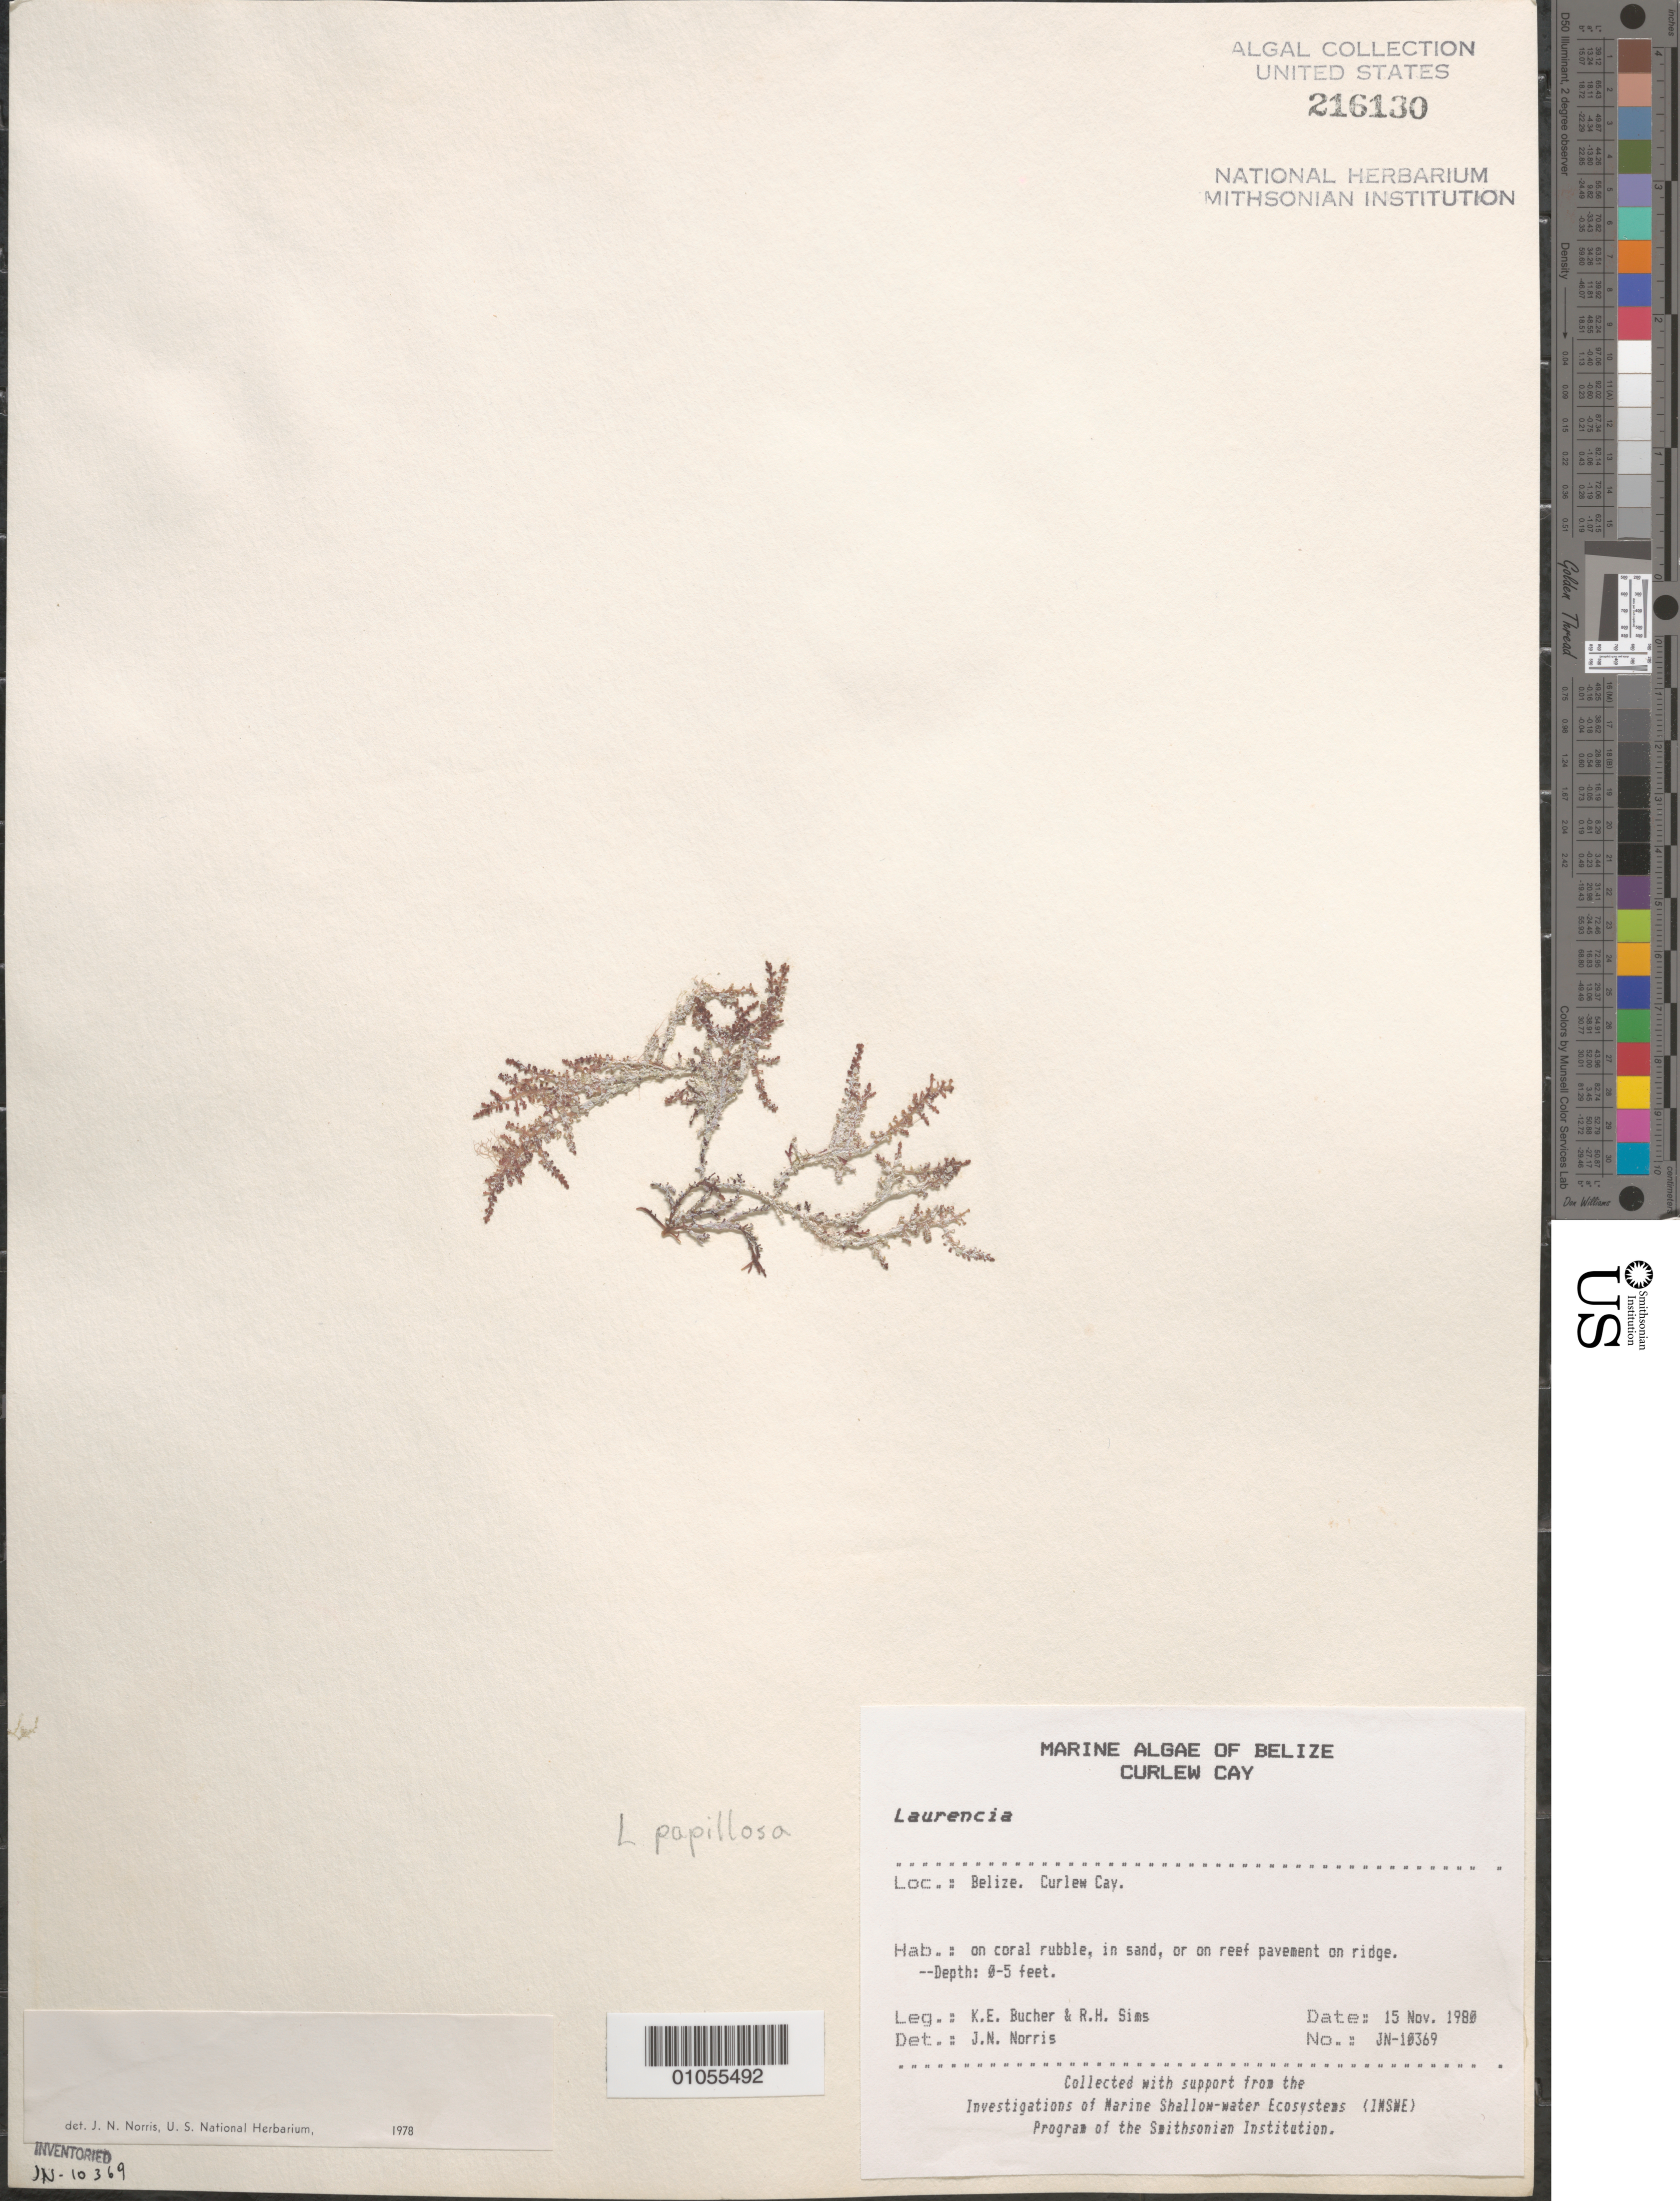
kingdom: Plantae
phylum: Rhodophyta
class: Florideophyceae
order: Ceramiales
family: Rhodomelaceae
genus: Palisada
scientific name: Palisada perforata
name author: (Bory) K.W. Nam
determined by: Algae name updating Project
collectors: K. E. Bucher & R. H. Sims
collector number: JN-10369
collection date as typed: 15 Nov 1980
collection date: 1980-11-15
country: Belize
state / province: Stann Creek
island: Curlew Cay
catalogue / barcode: US 216130